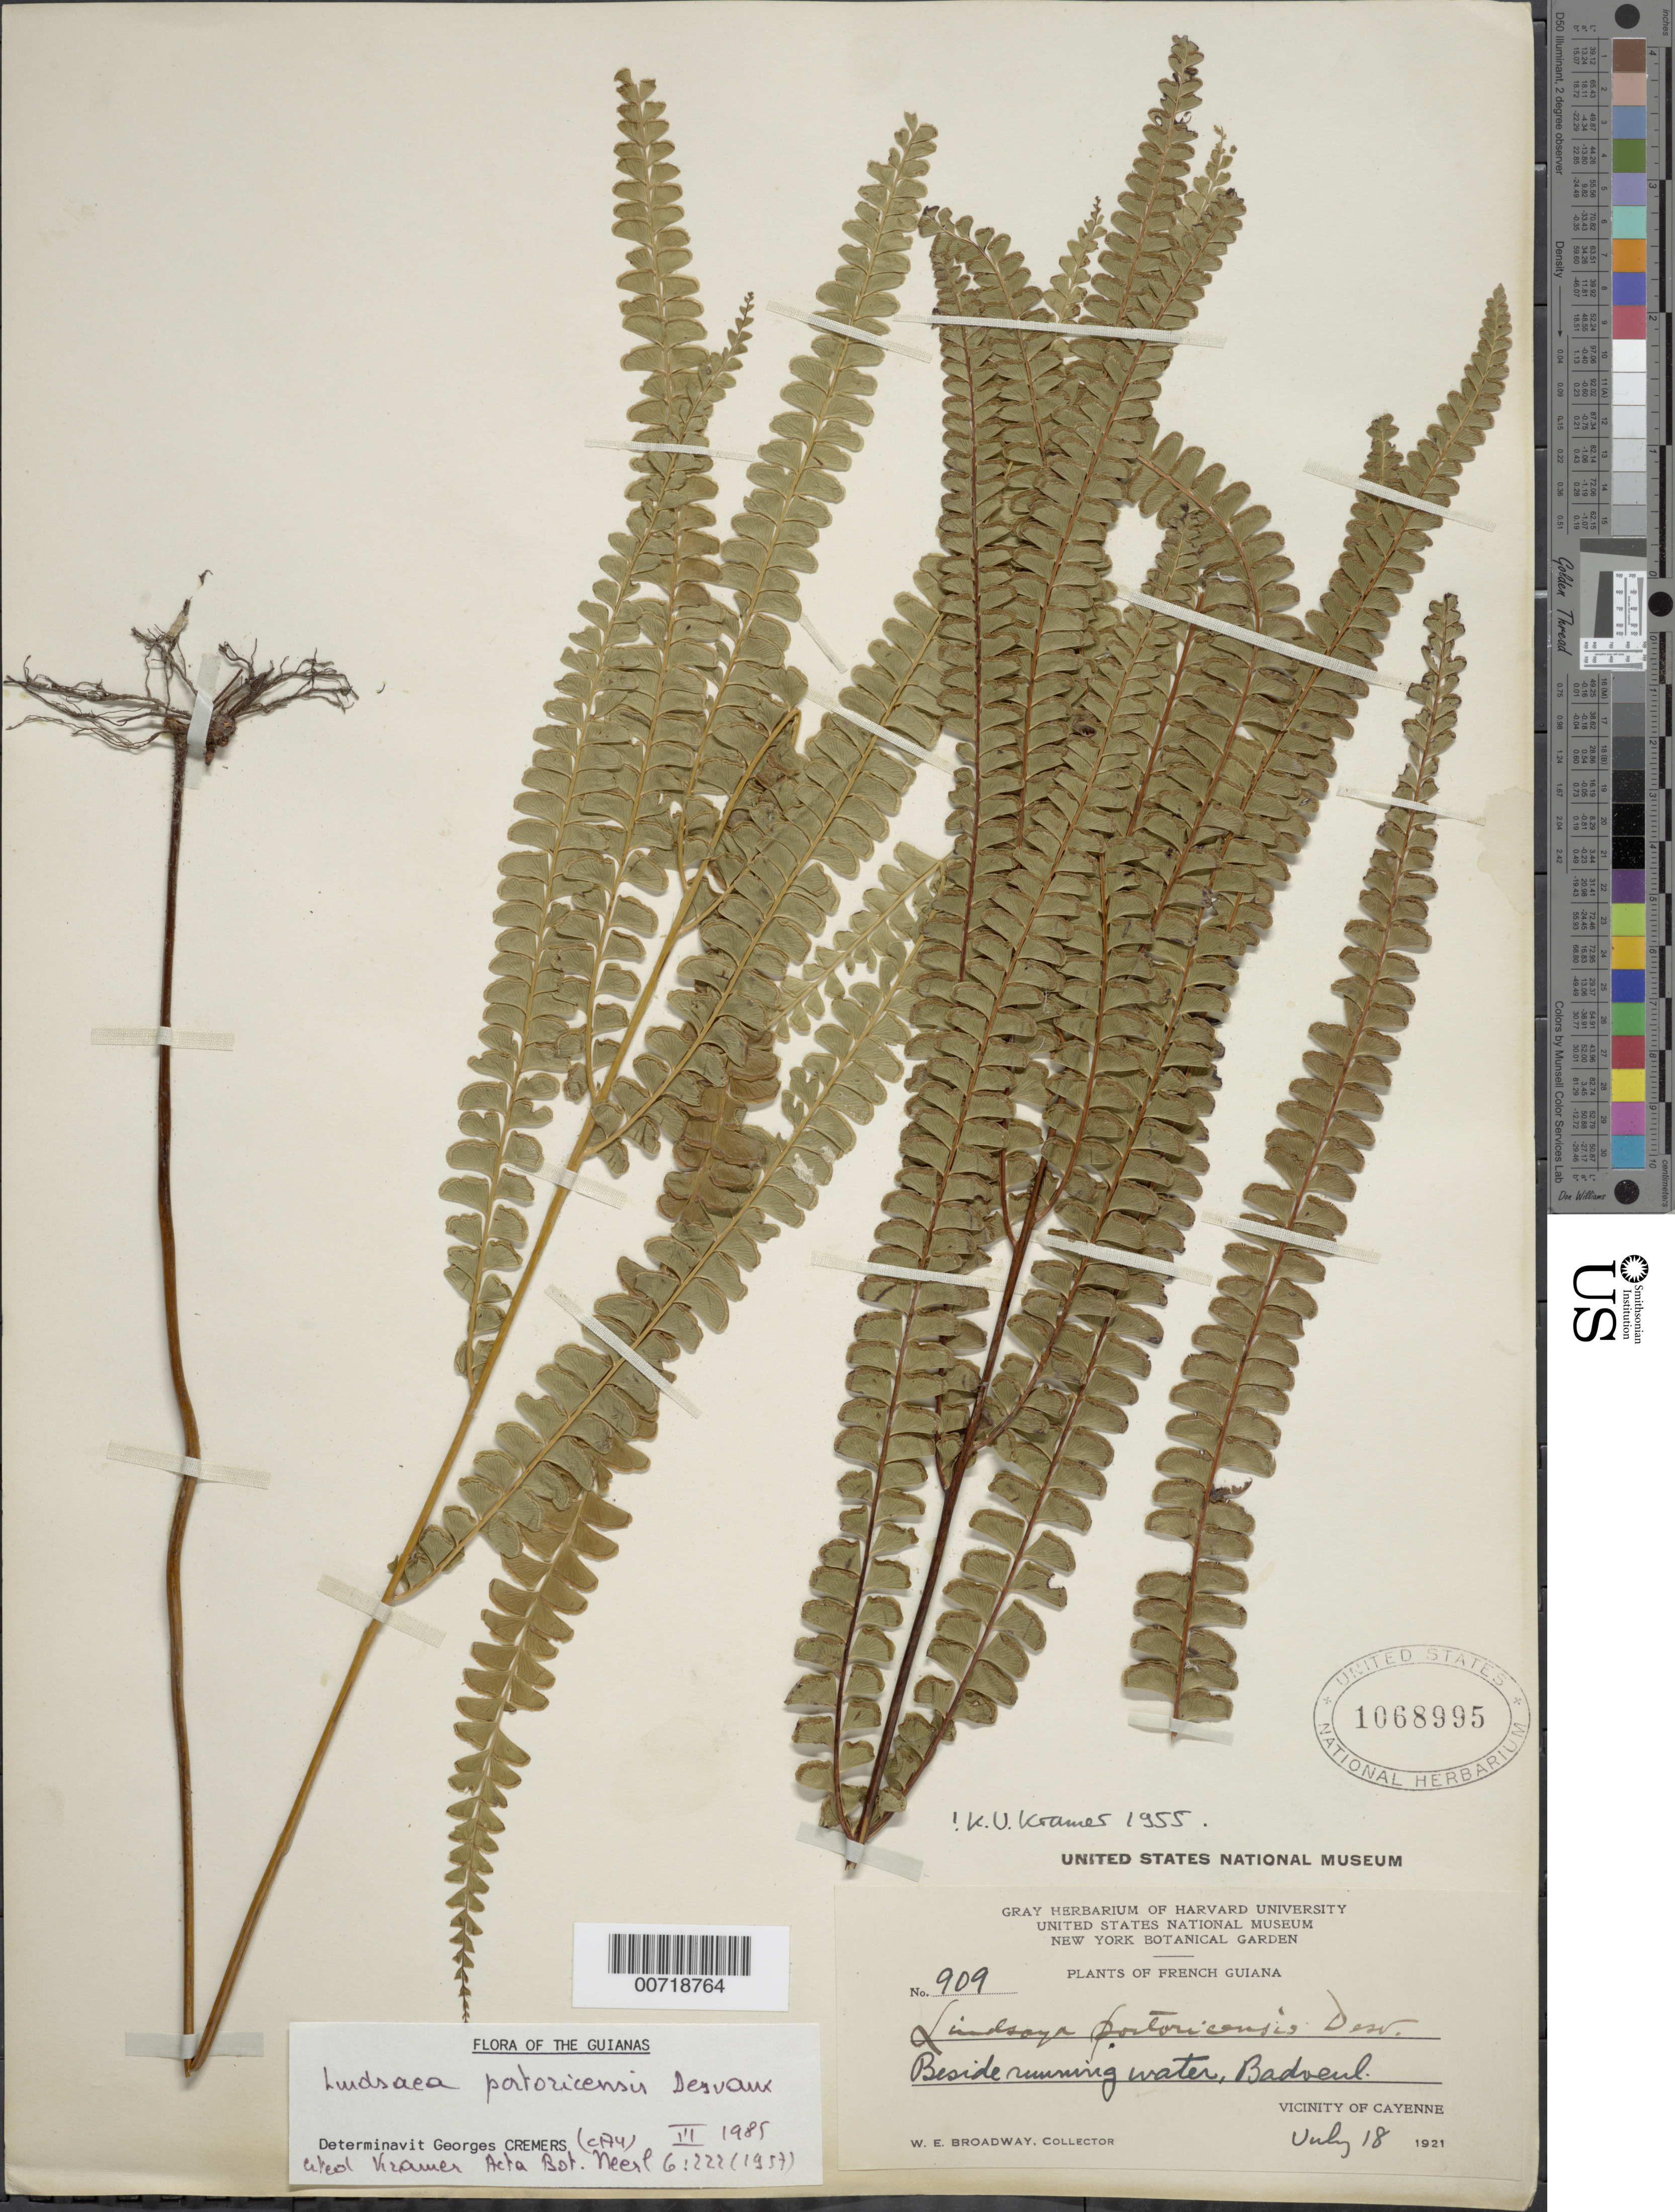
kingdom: Plantae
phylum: Tracheophyta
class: Polypodiopsida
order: Polypodiales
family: Lindsaeaceae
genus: Lindsaea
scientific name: Lindsaea portoricensis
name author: Desv.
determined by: Cremers, Georges A.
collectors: W. E. Broadway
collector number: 909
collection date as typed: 18-Jul-21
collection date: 1921-07-18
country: French Guiana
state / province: Cayenne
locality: Cayenne, vic., Badoeul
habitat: Beside running water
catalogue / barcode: US 1068995